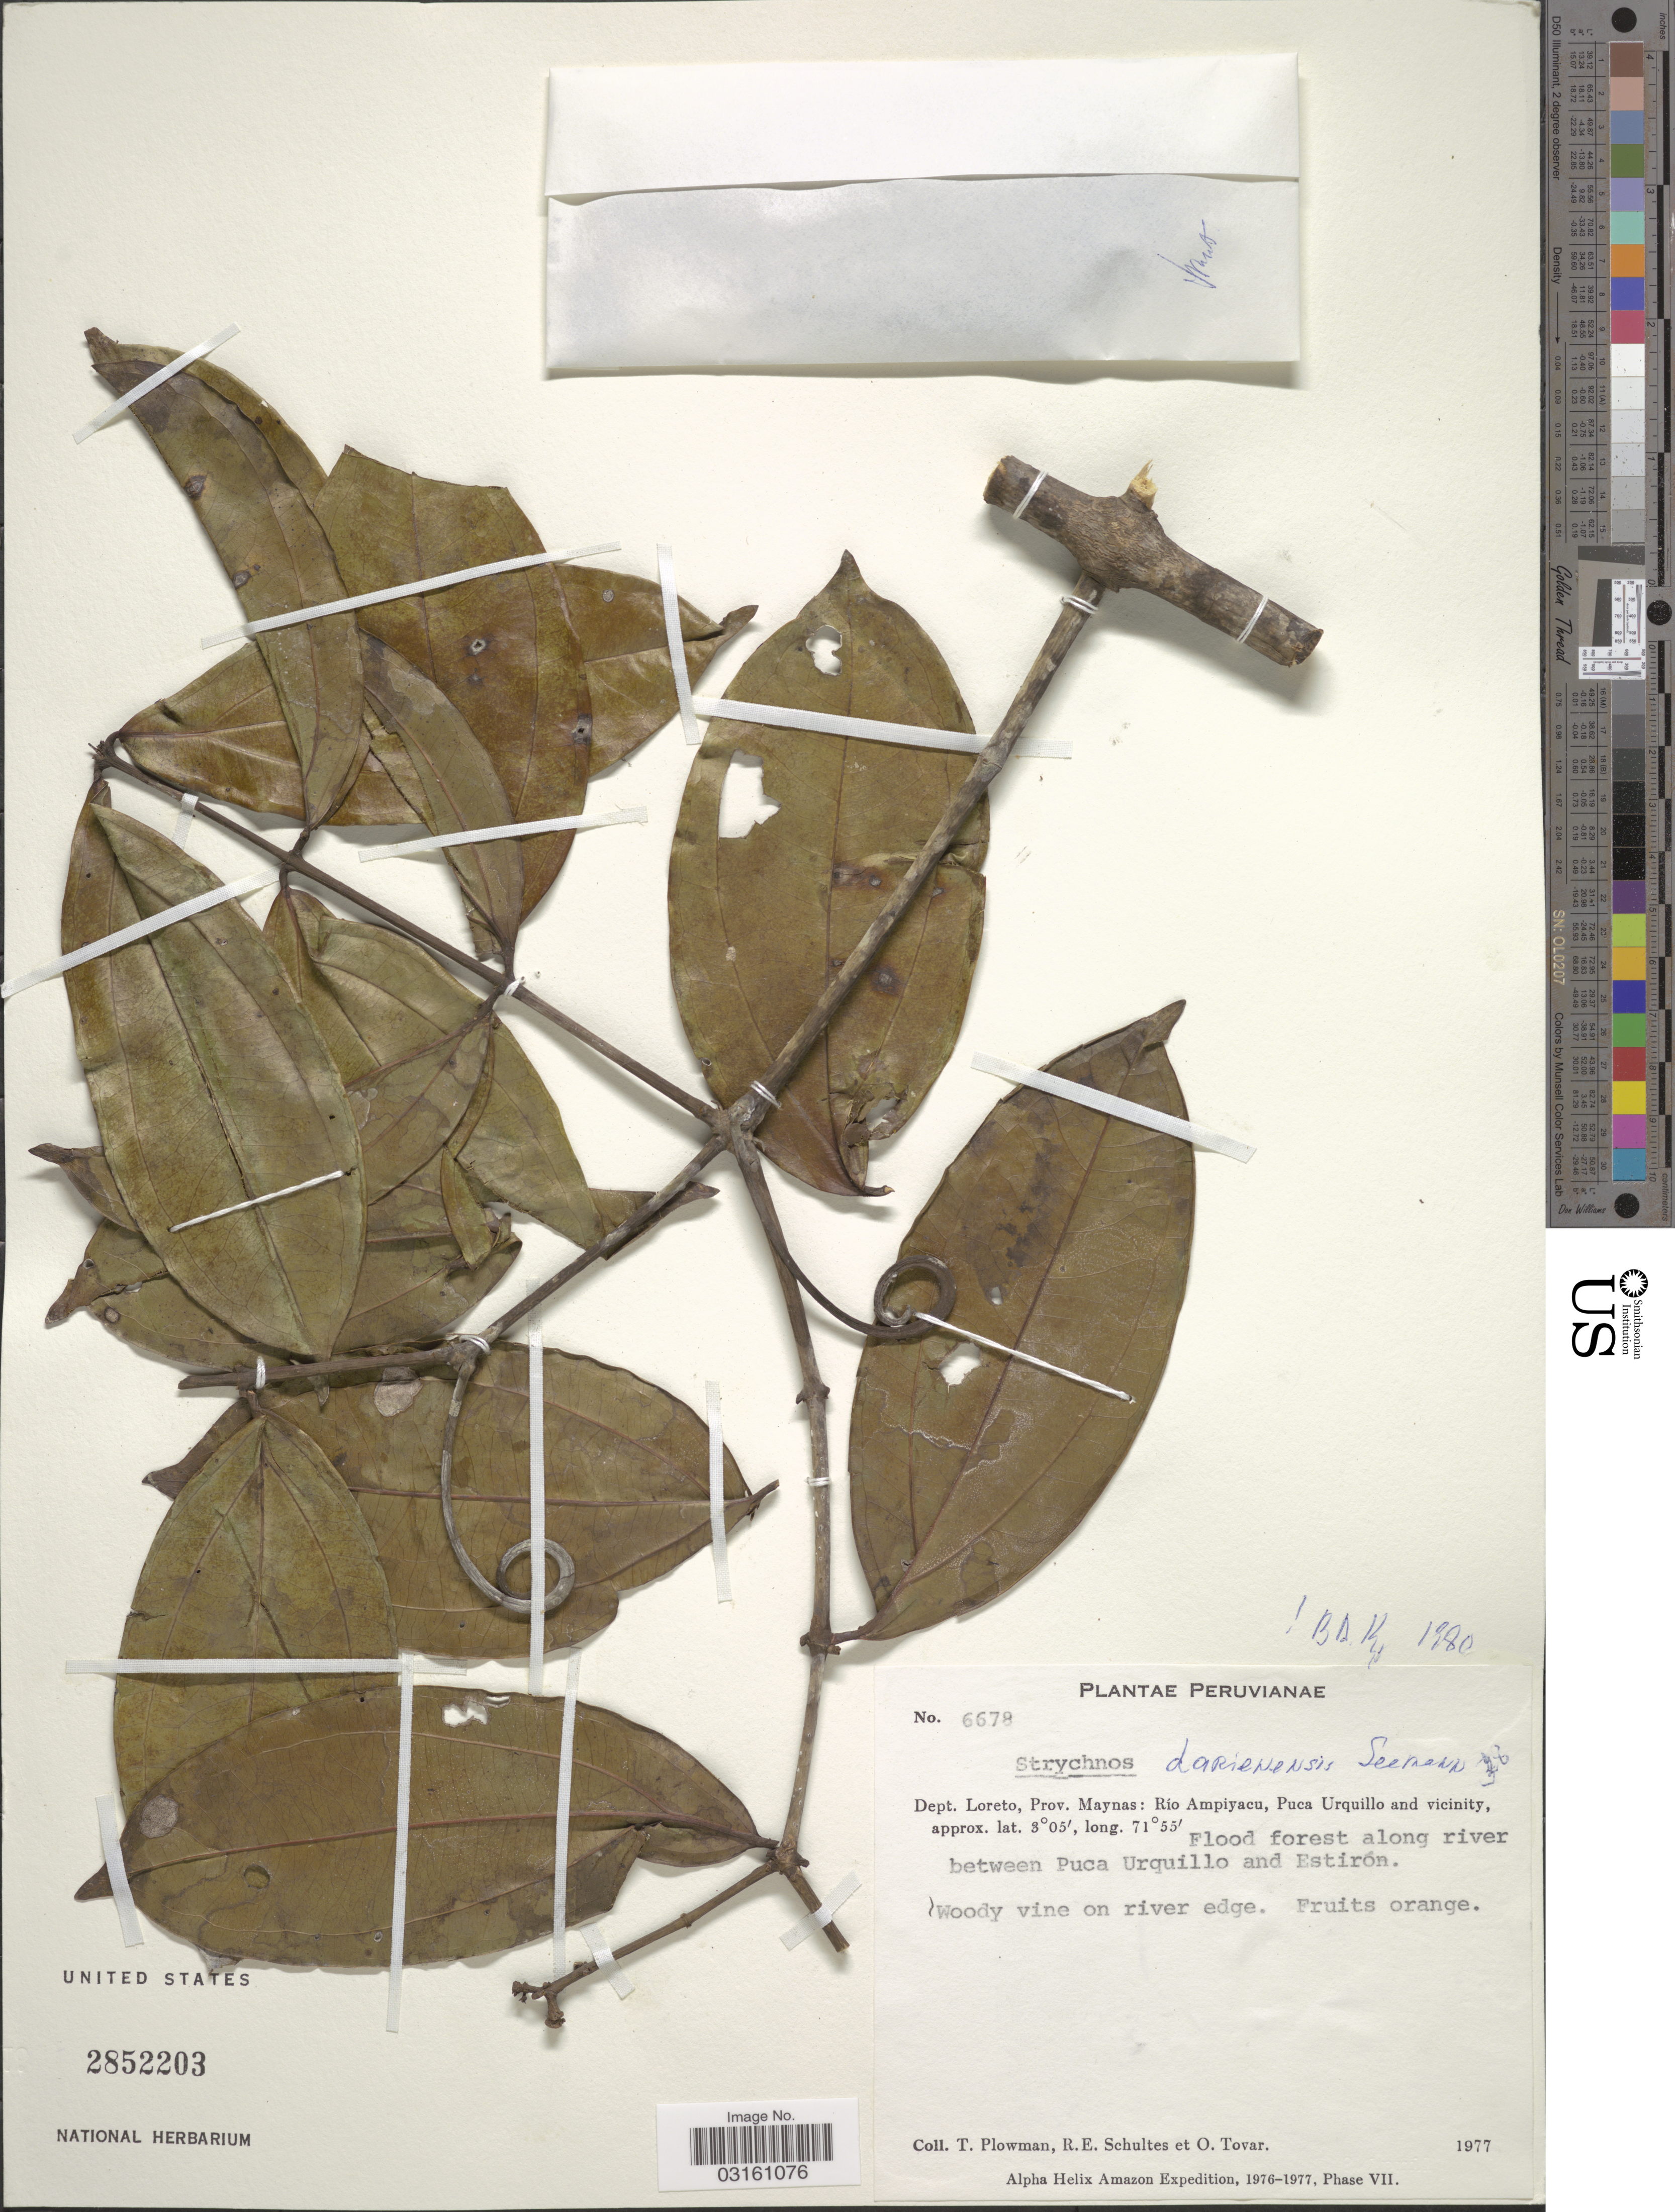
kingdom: Plantae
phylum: Tracheophyta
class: Magnoliopsida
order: Gentianales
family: Loganiaceae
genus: Strychnos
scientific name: Strychnos bredemeyeri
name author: (Schult.) Sprague & Sandwith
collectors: T. Plowman, R. E. Schultes & Ó. Tovar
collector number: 6678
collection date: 1977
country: Peru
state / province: Loreto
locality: Dept. Loreto, Prov. Maynas: Río Ampiyacu, Puca Urquillo and vicinity. Flood forest along river between Puca Urquillo and Estirón.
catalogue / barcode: US 2852203